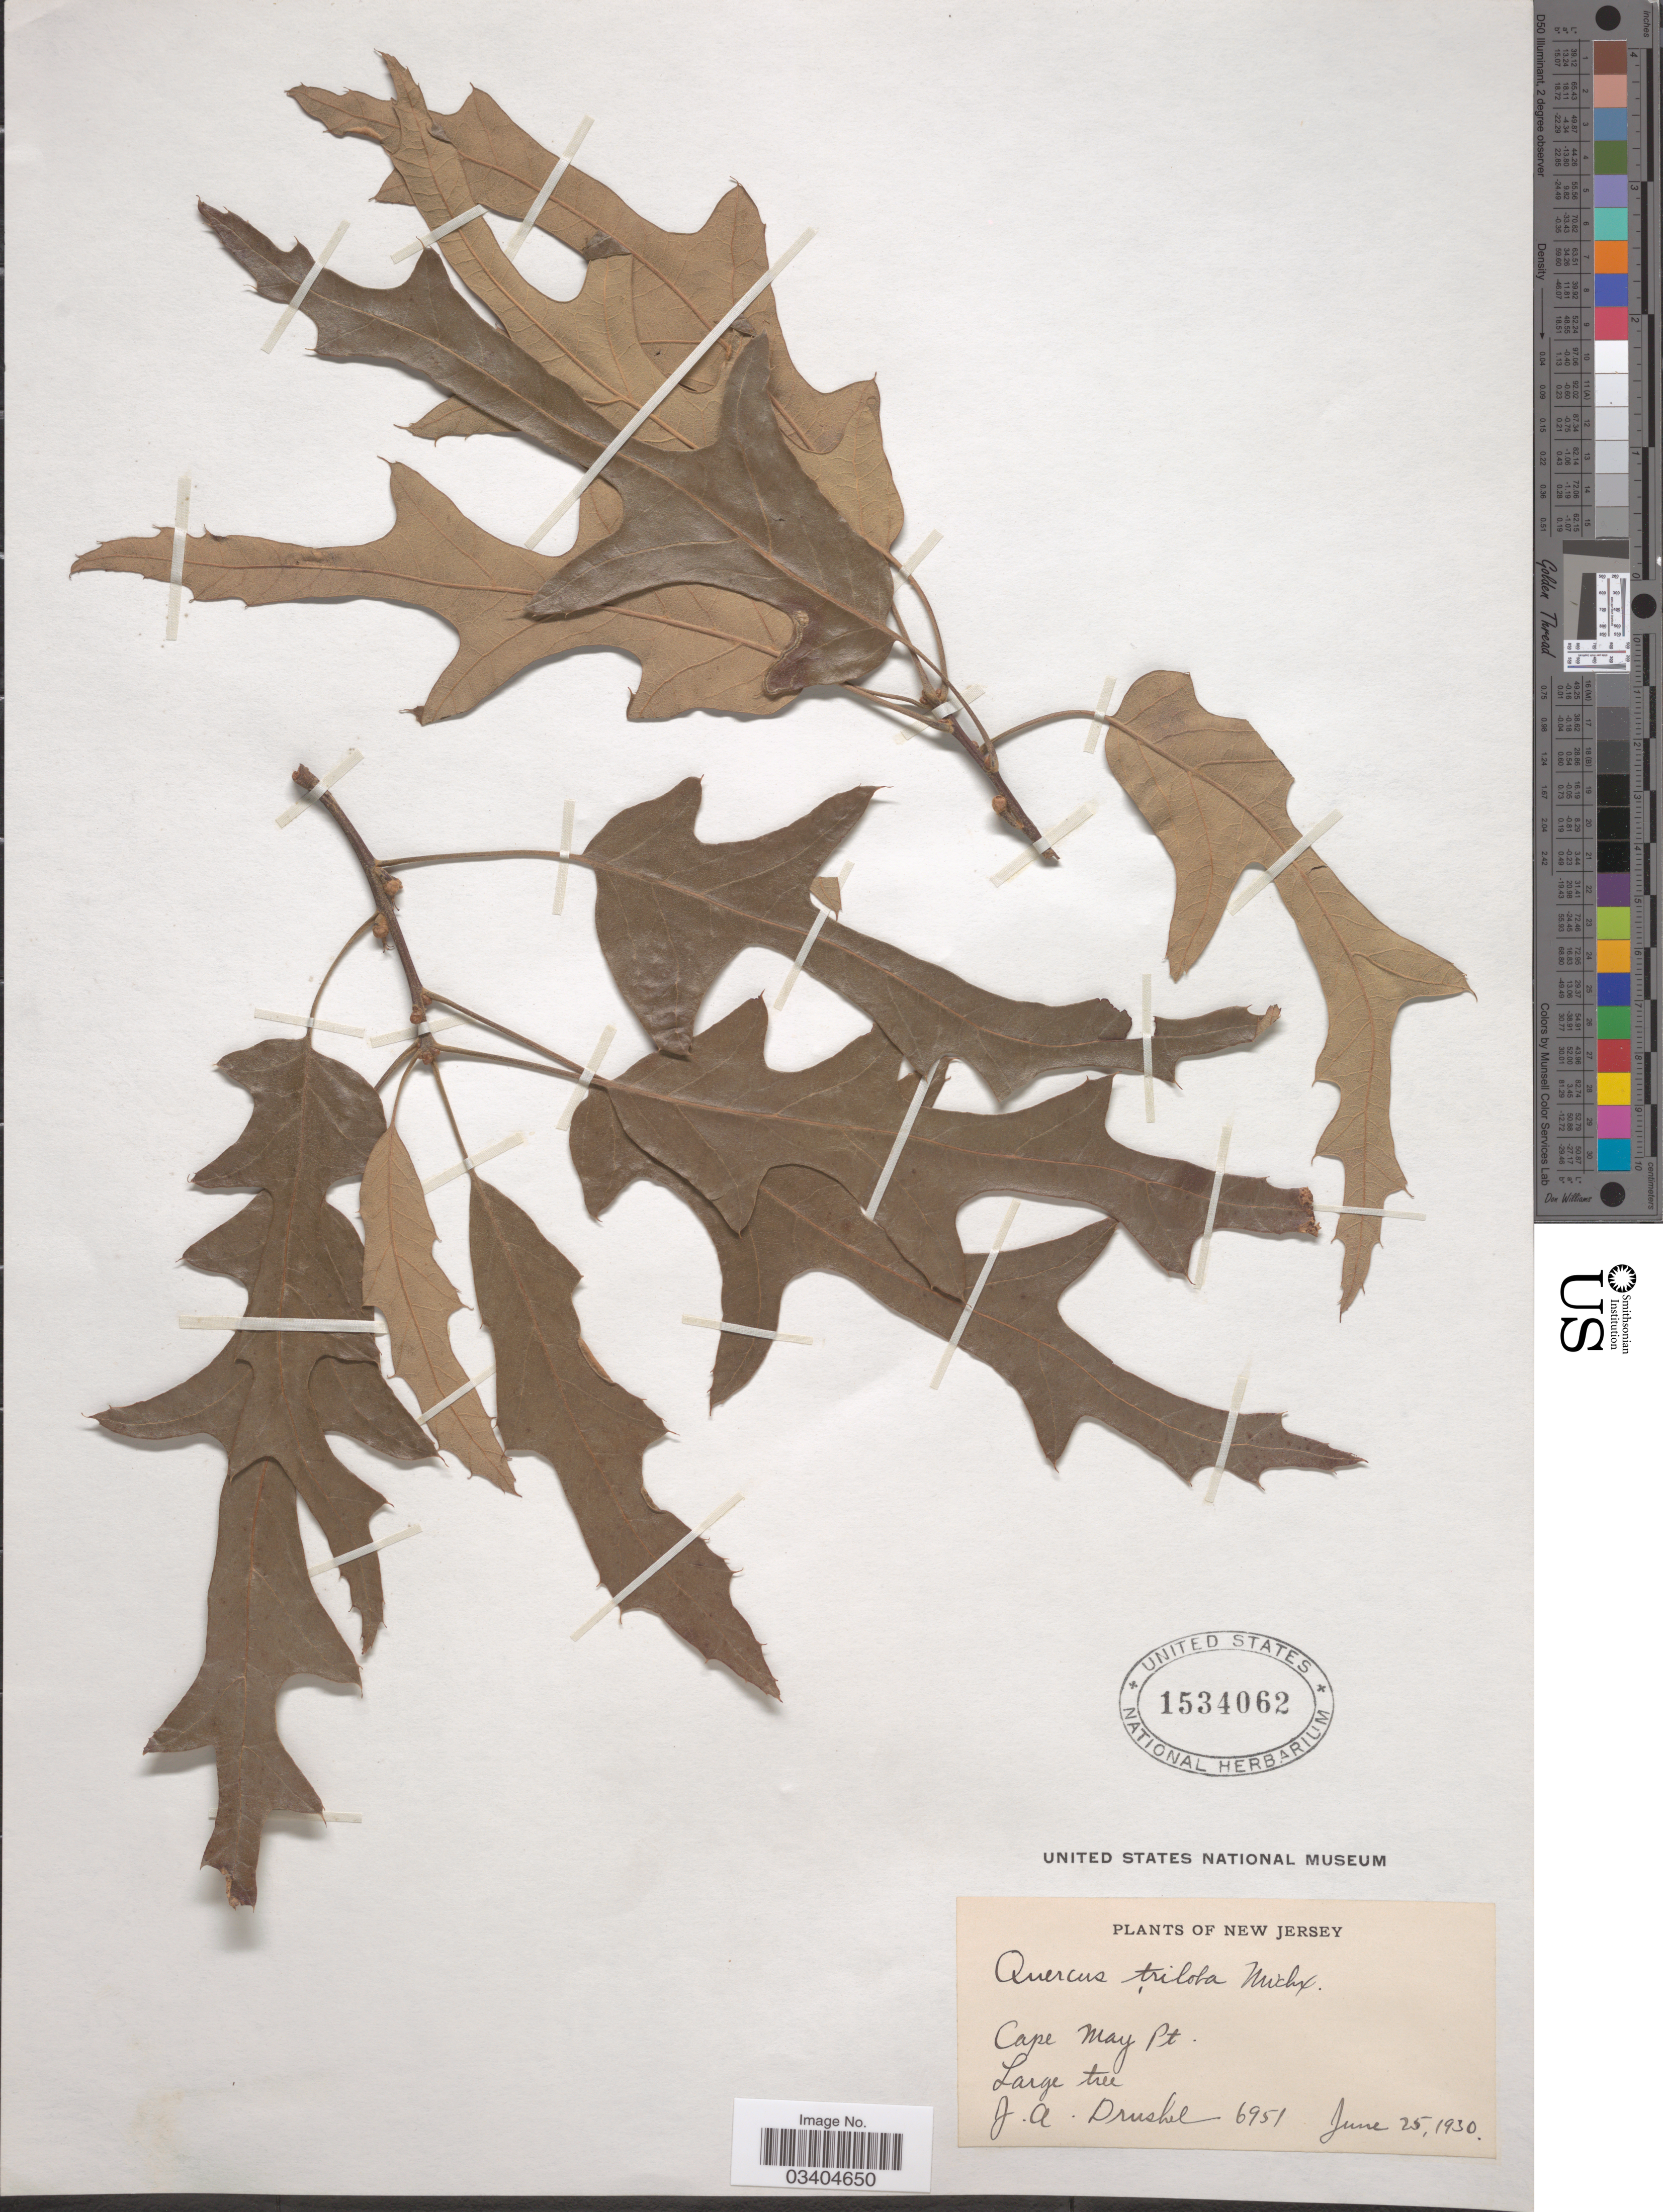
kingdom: Plantae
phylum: Tracheophyta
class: Magnoliopsida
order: Fagales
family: Fagaceae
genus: Quercus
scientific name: Quercus falcata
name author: Michx.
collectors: J. A. Drushel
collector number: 6951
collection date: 1930-06-25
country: United States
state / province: New Jersey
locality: Cape May Pt.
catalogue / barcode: US 1534062